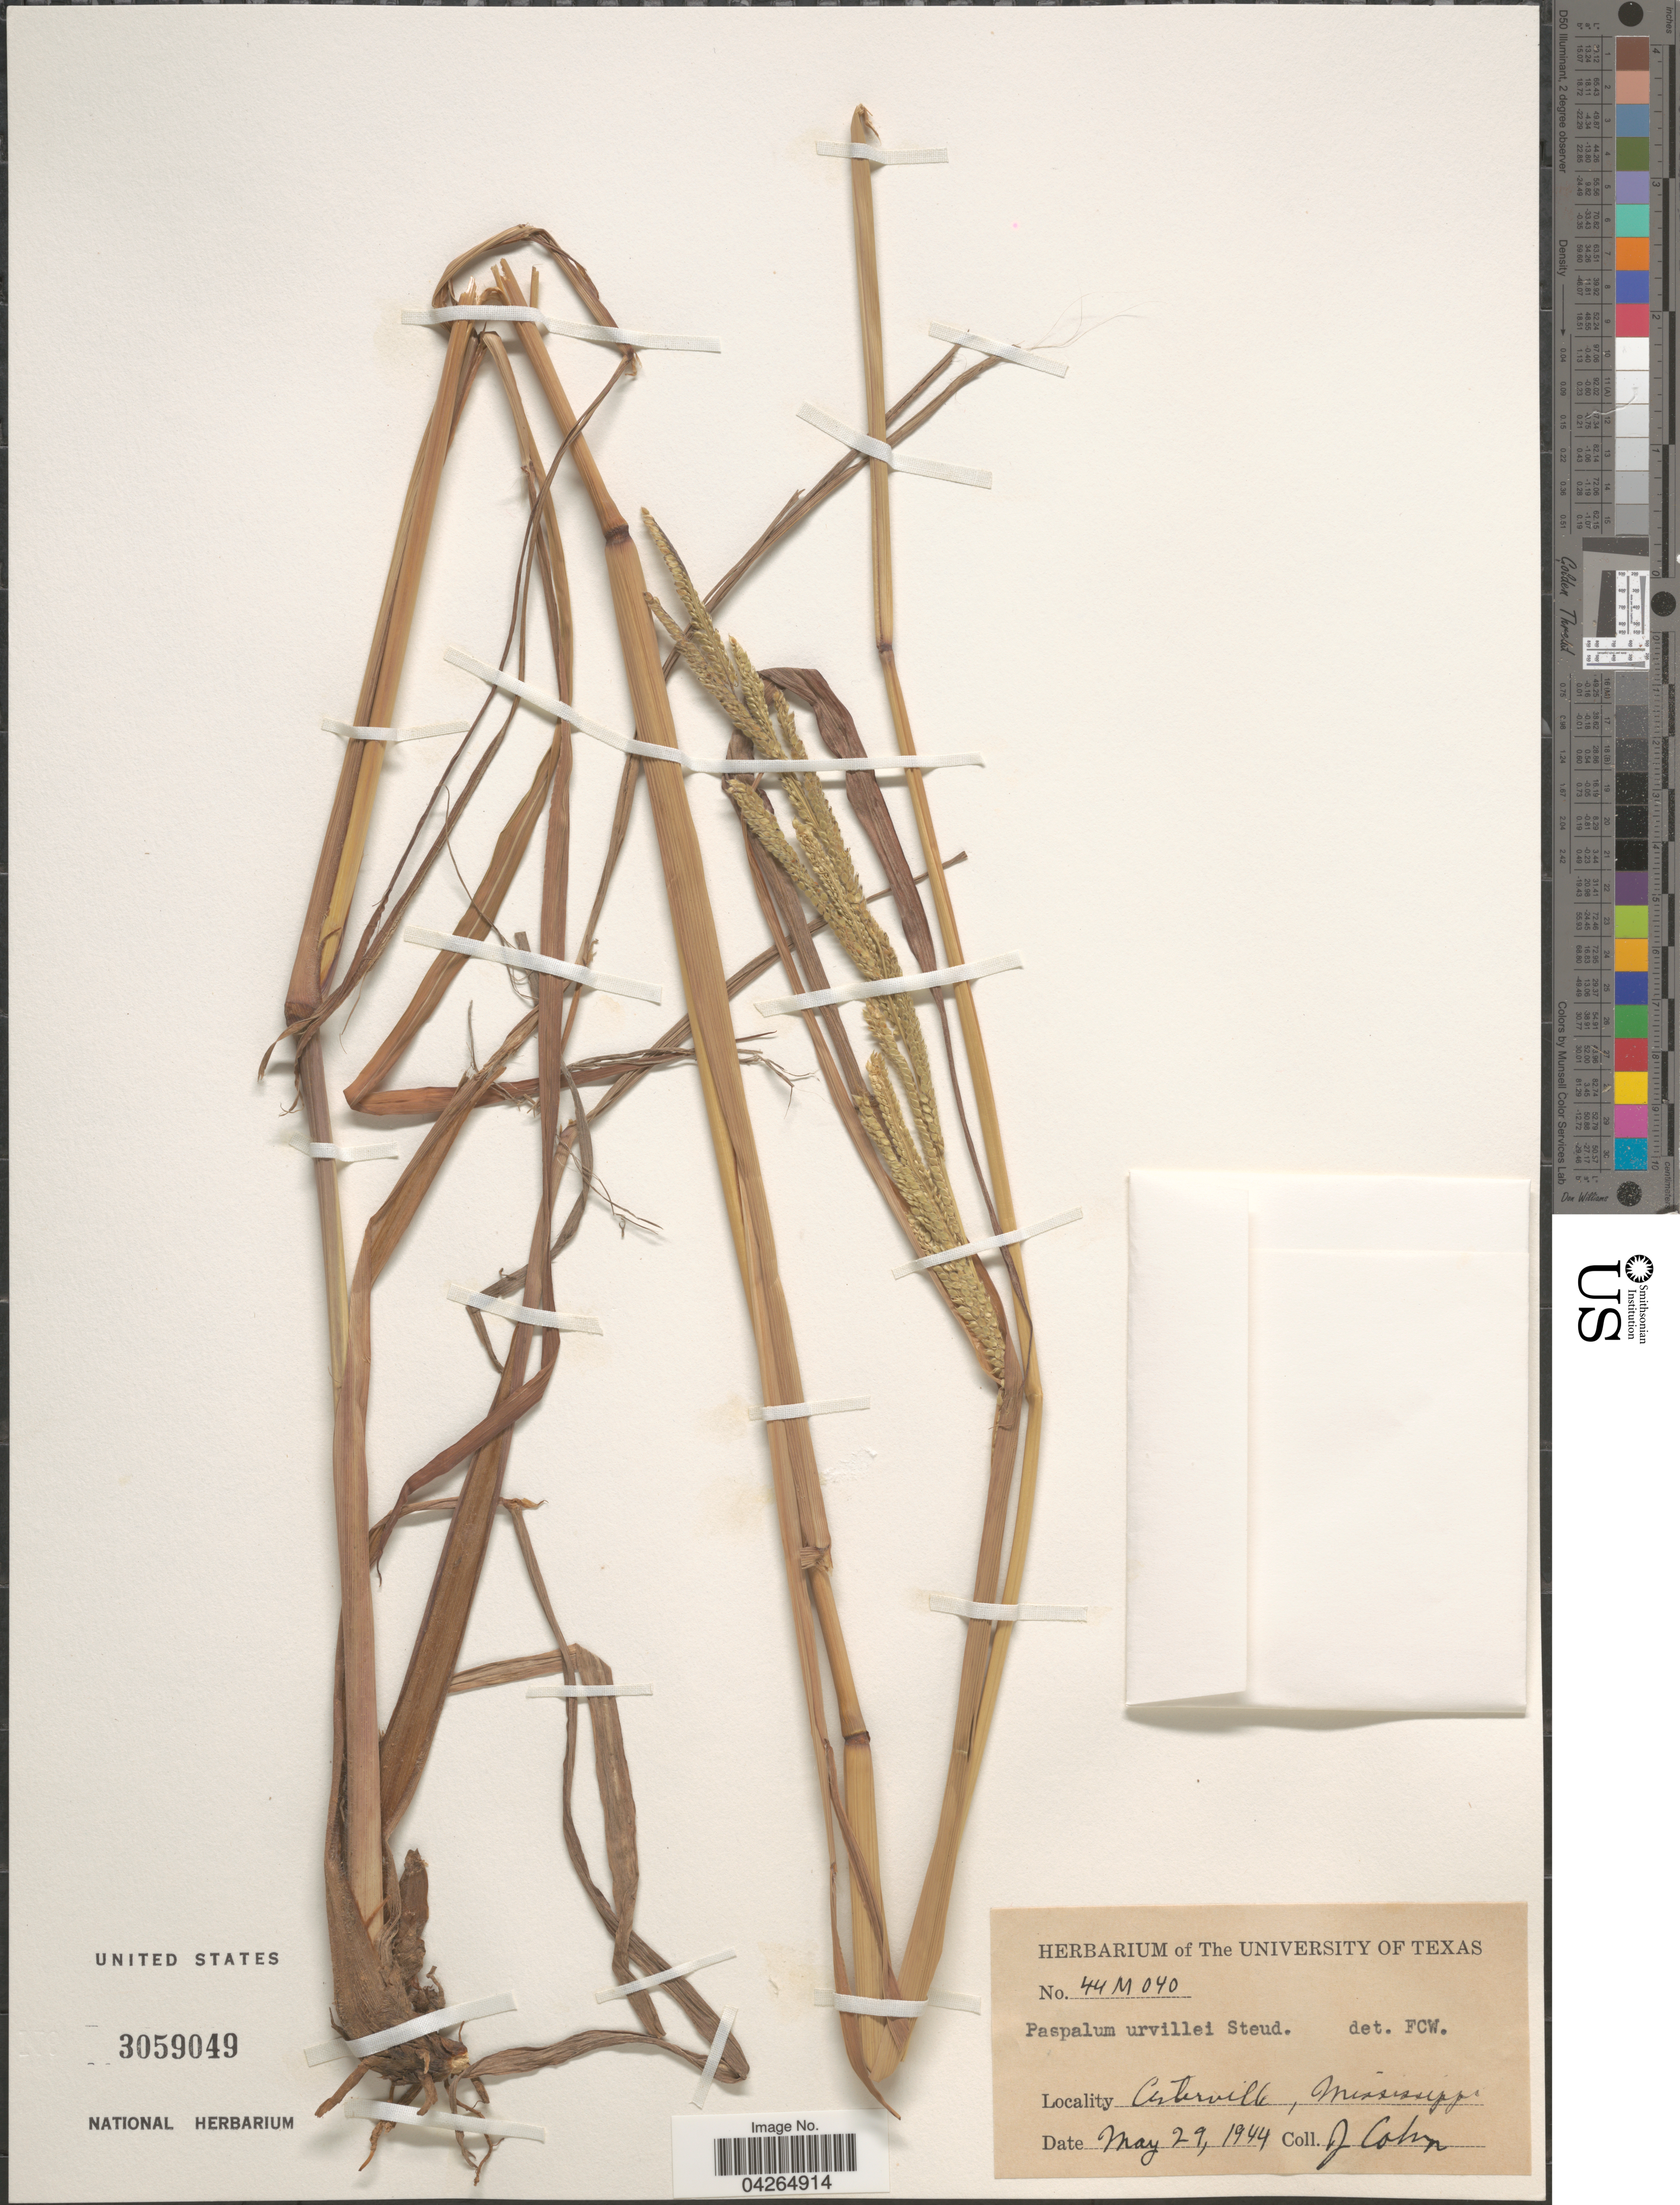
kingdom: Plantae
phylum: Tracheophyta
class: Liliopsida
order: Poales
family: Poaceae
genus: Paspalum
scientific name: Paspalum urvillei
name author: Steud.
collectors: J. Cohn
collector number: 44M040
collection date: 1944-05-29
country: United States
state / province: Mississippi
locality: Cesterville.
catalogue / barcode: US 3059049